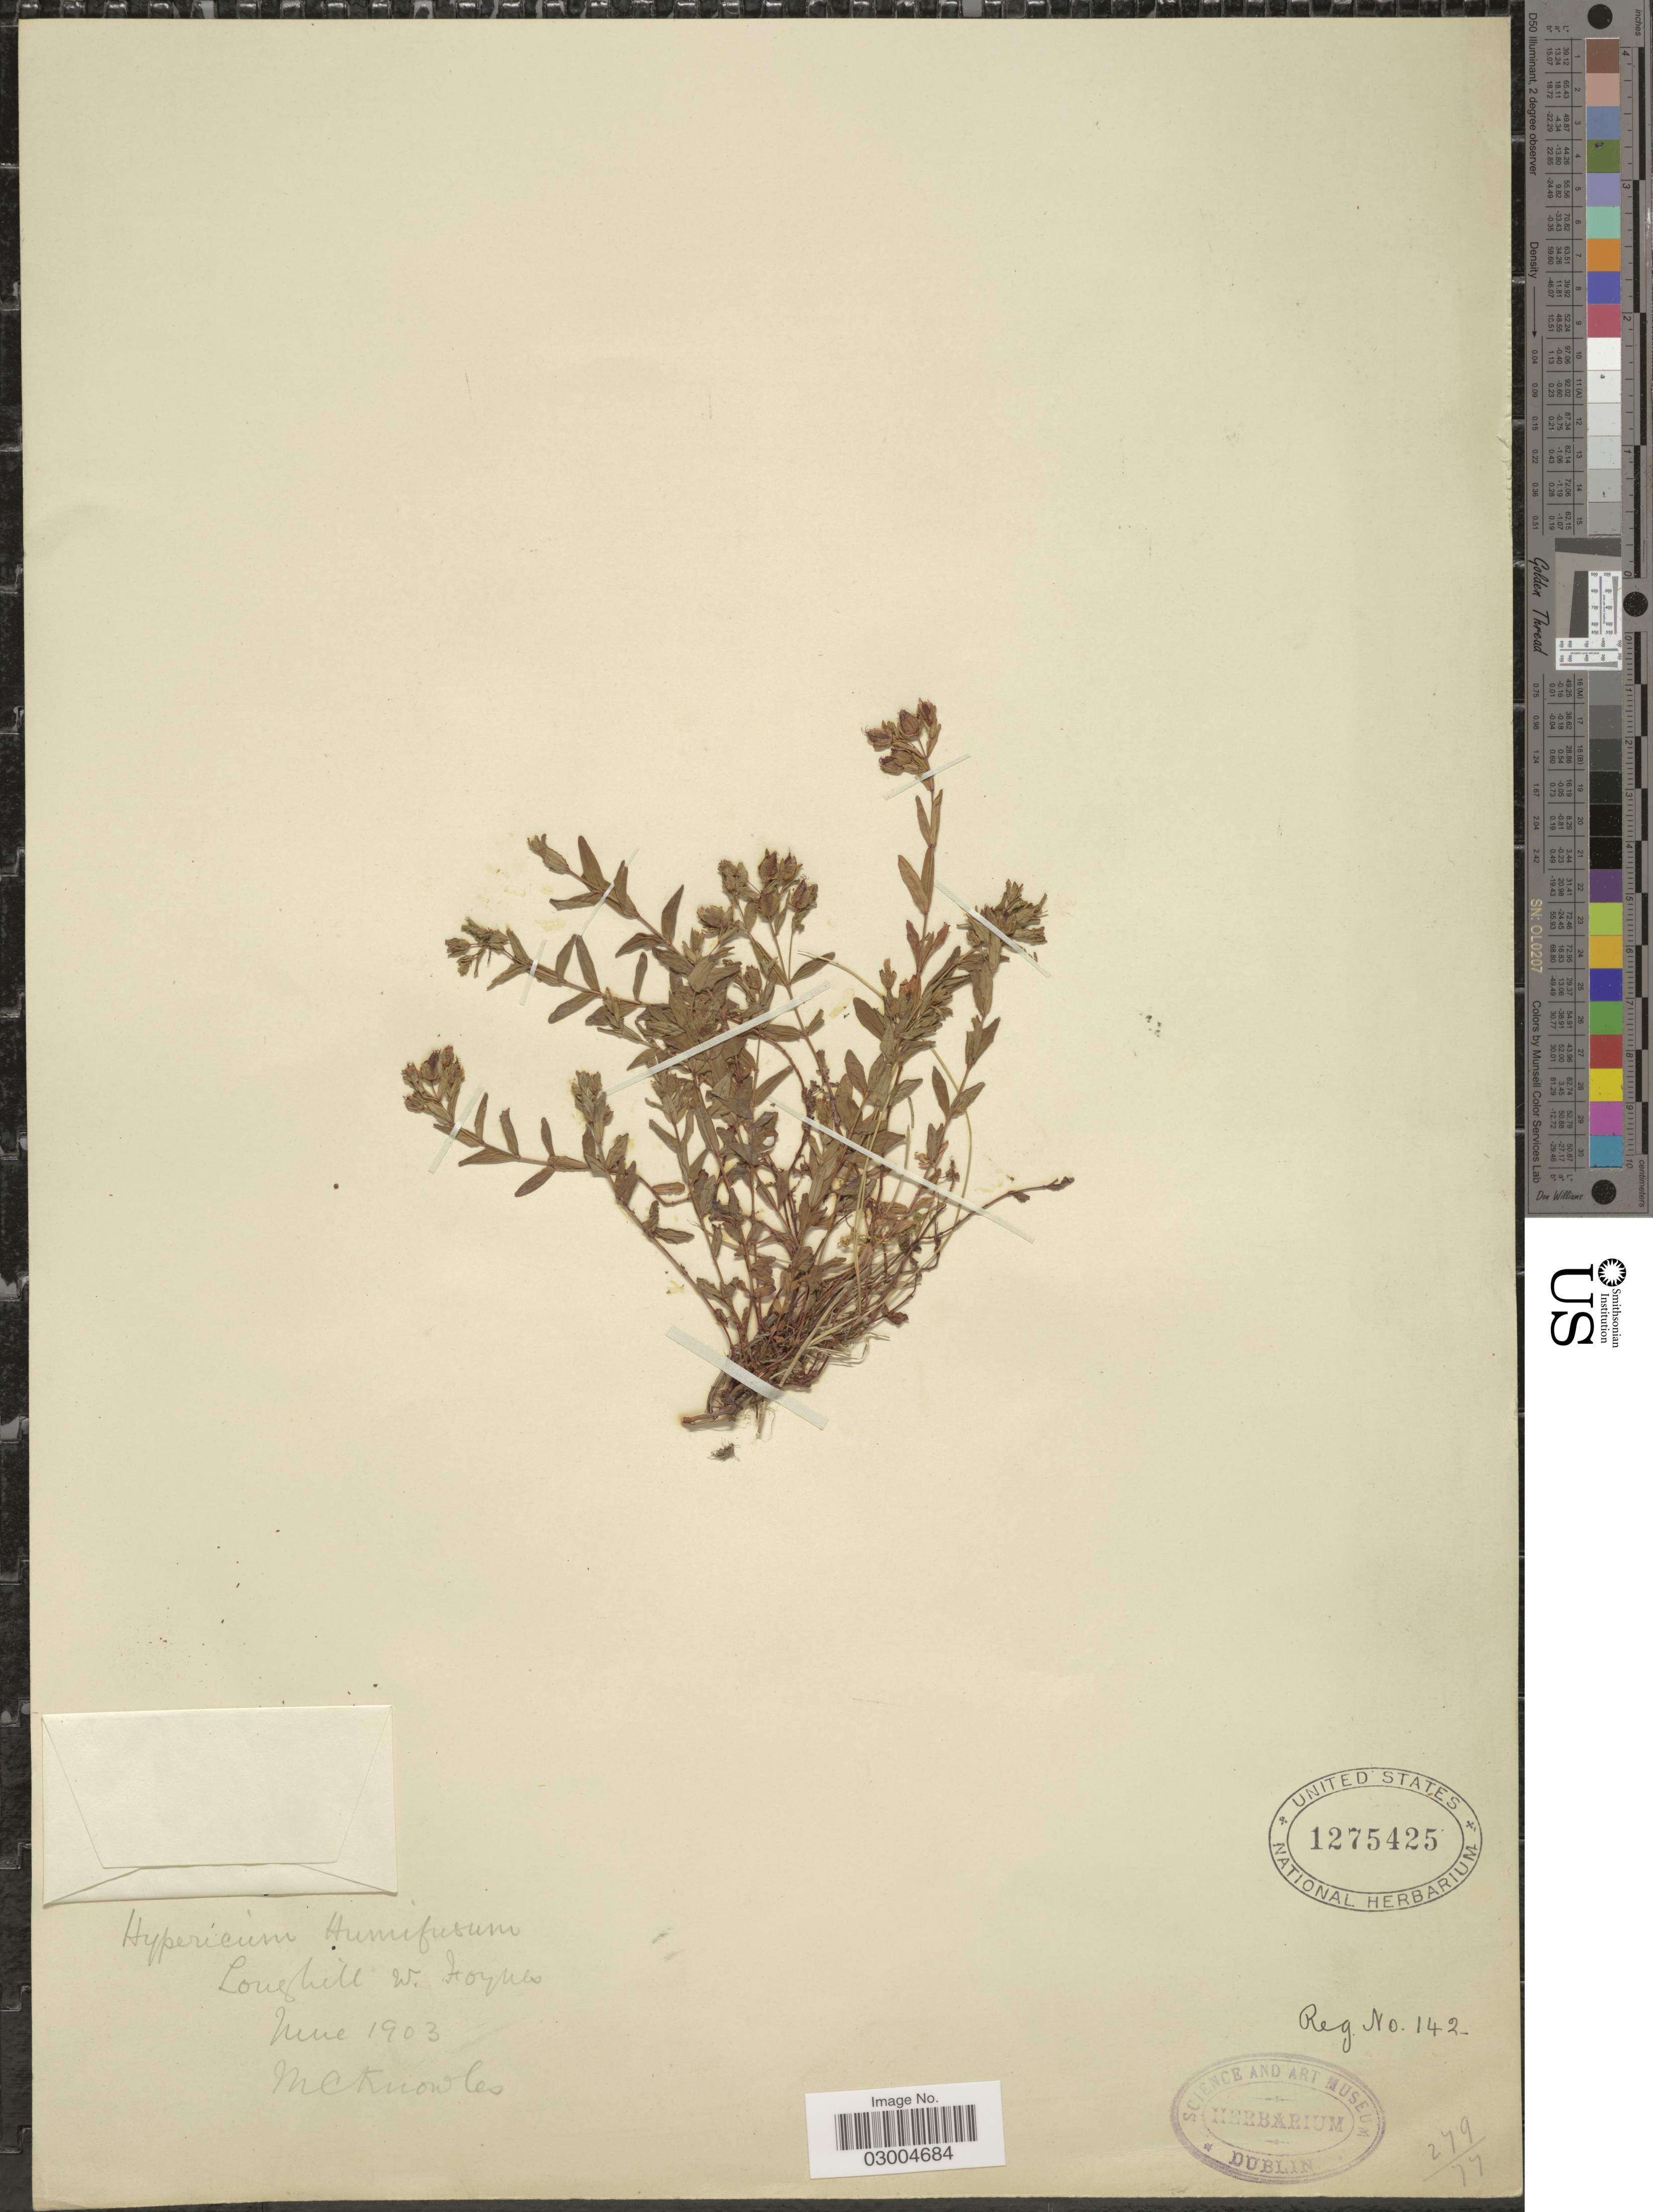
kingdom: Plantae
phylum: Tracheophyta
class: Magnoliopsida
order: Malpighiales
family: Hypericaceae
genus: Hypericum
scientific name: Hypericum humifusum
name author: L.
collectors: -. Mcknowles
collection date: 1903-06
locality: Longhill w. Foykes [interpreted].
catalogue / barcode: US 1275425